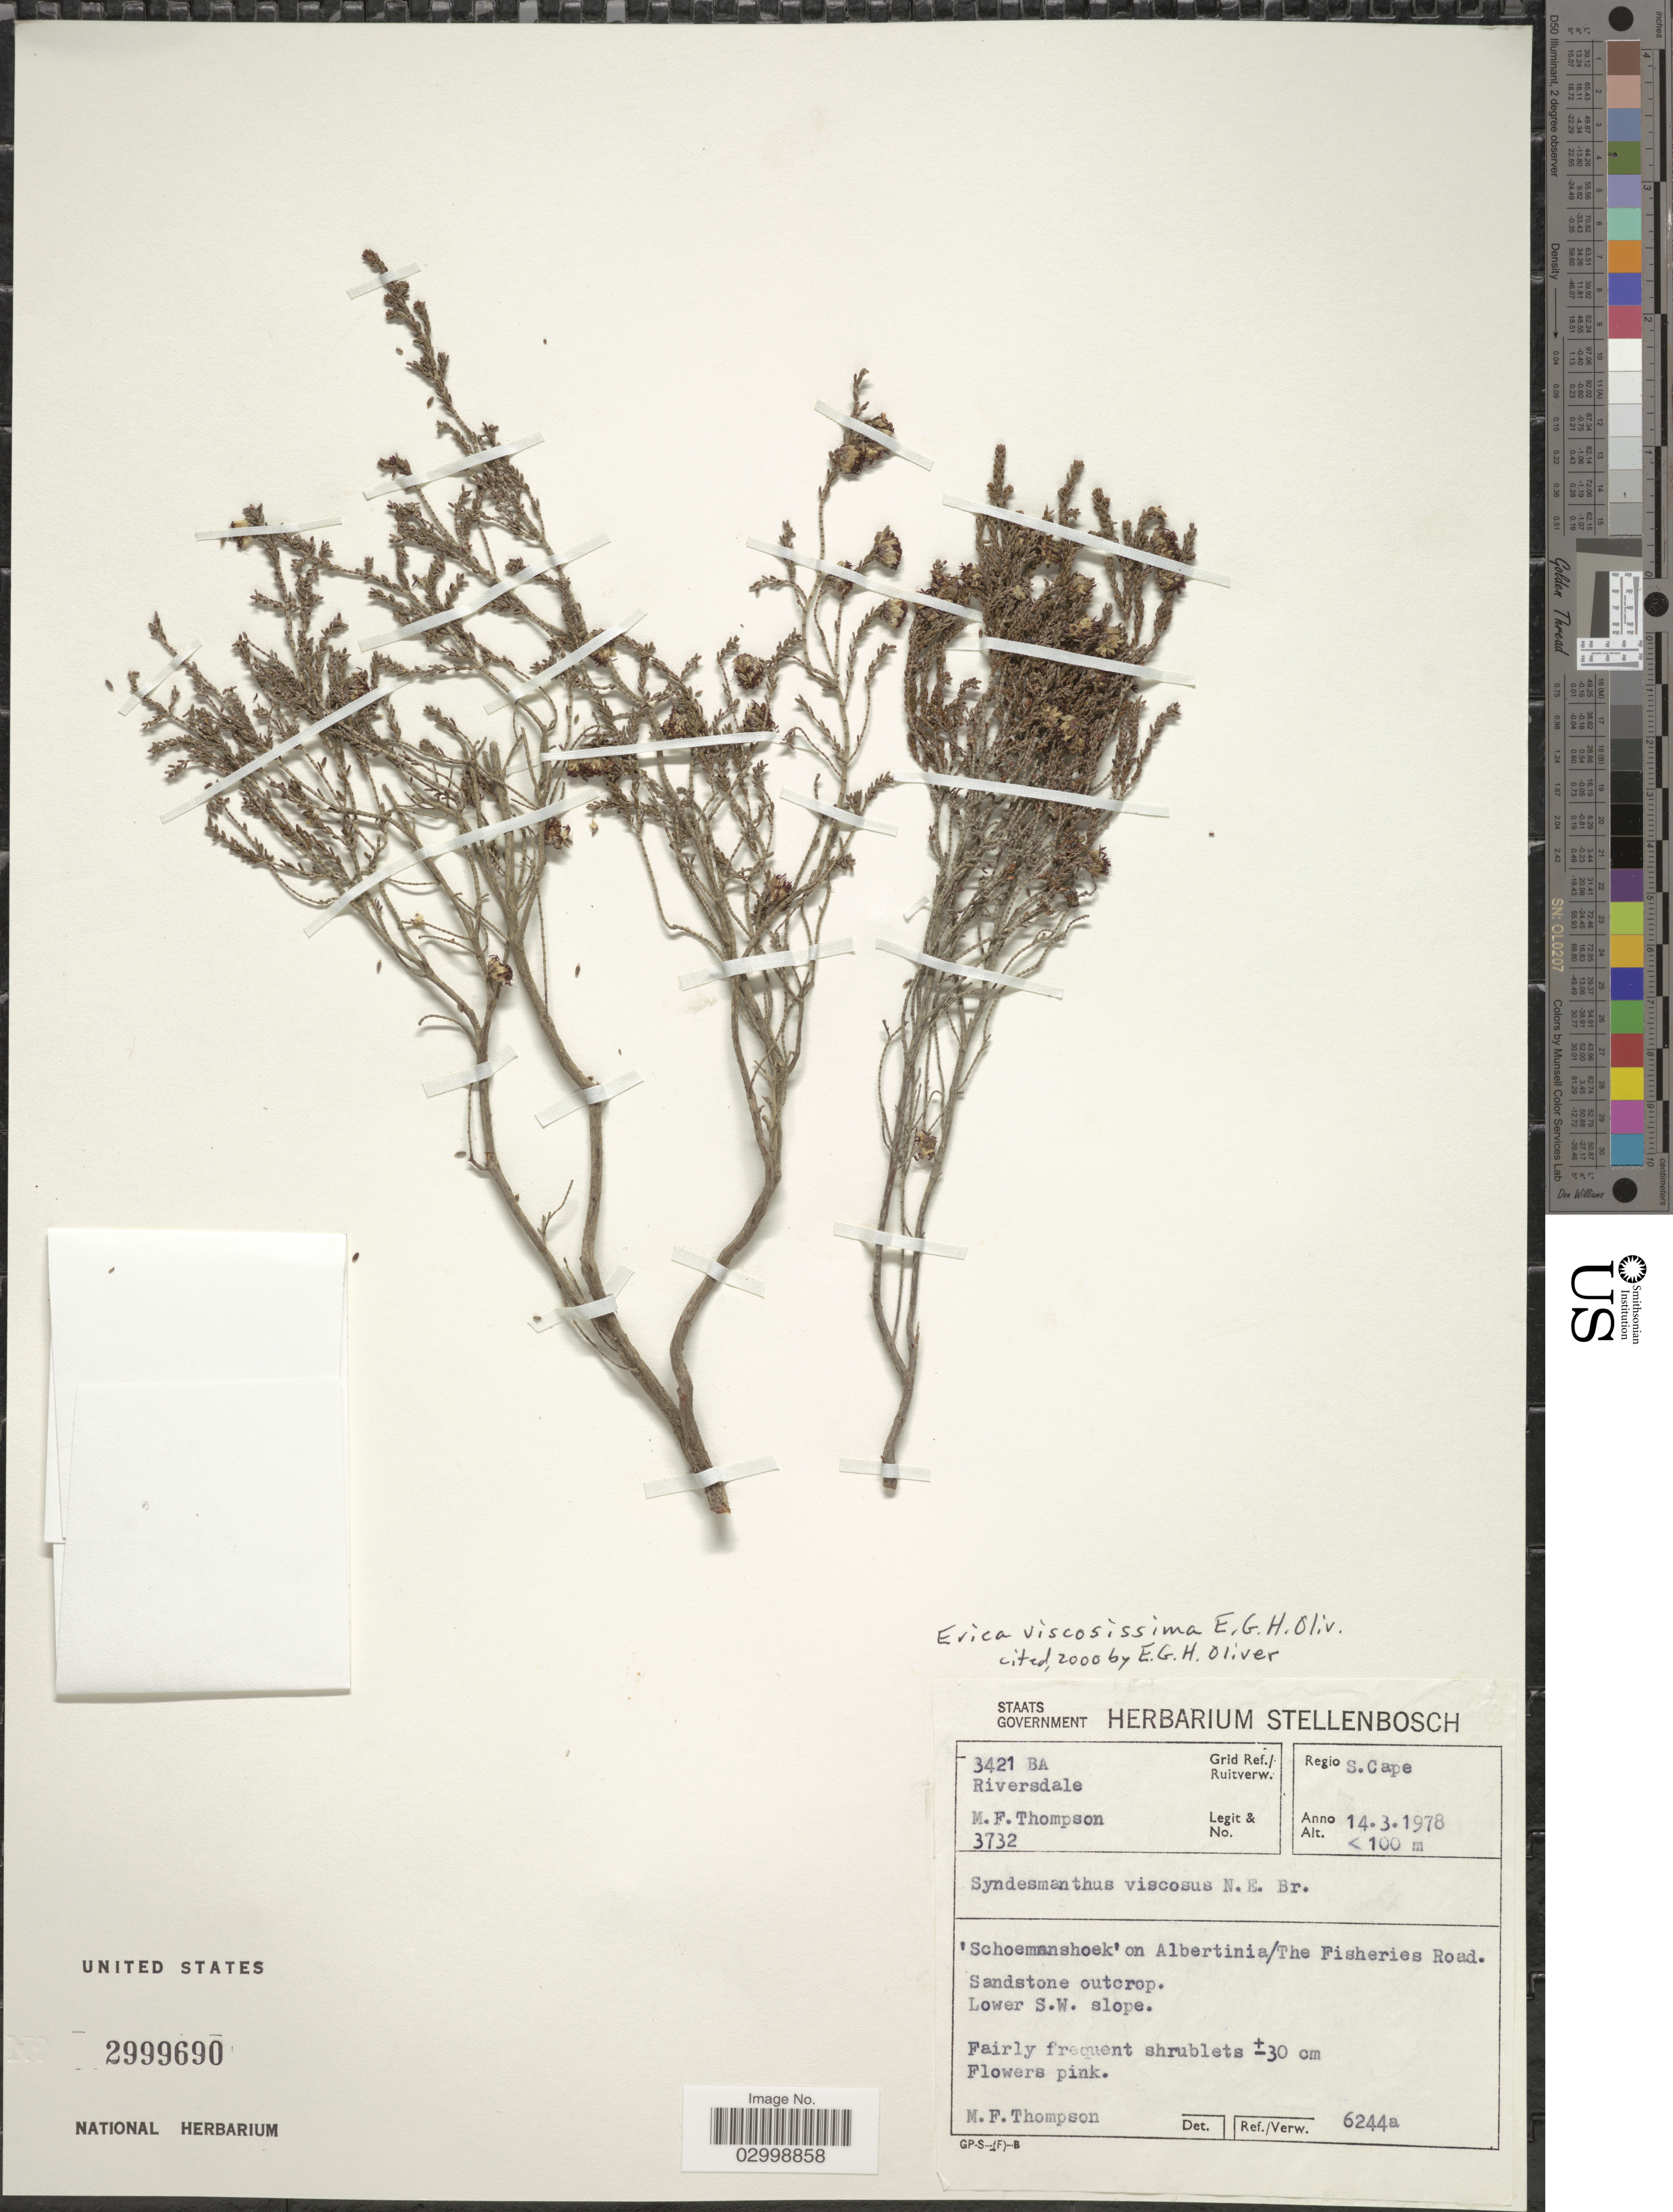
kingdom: Plantae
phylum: Tracheophyta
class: Magnoliopsida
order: Ericales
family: Ericaceae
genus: Erica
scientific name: Erica viscosissima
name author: E.G.H. Oliv.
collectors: M. F. Thompson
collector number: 3732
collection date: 1978-03-14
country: South Africa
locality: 3421 BA Grid Ref./ Riversdale Ruitverw., Regio S. Cape. 'Schoemanshoek' on Albertinia/The Fisheries Road. Lower S.W. slope.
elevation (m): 100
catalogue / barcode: US 2999690